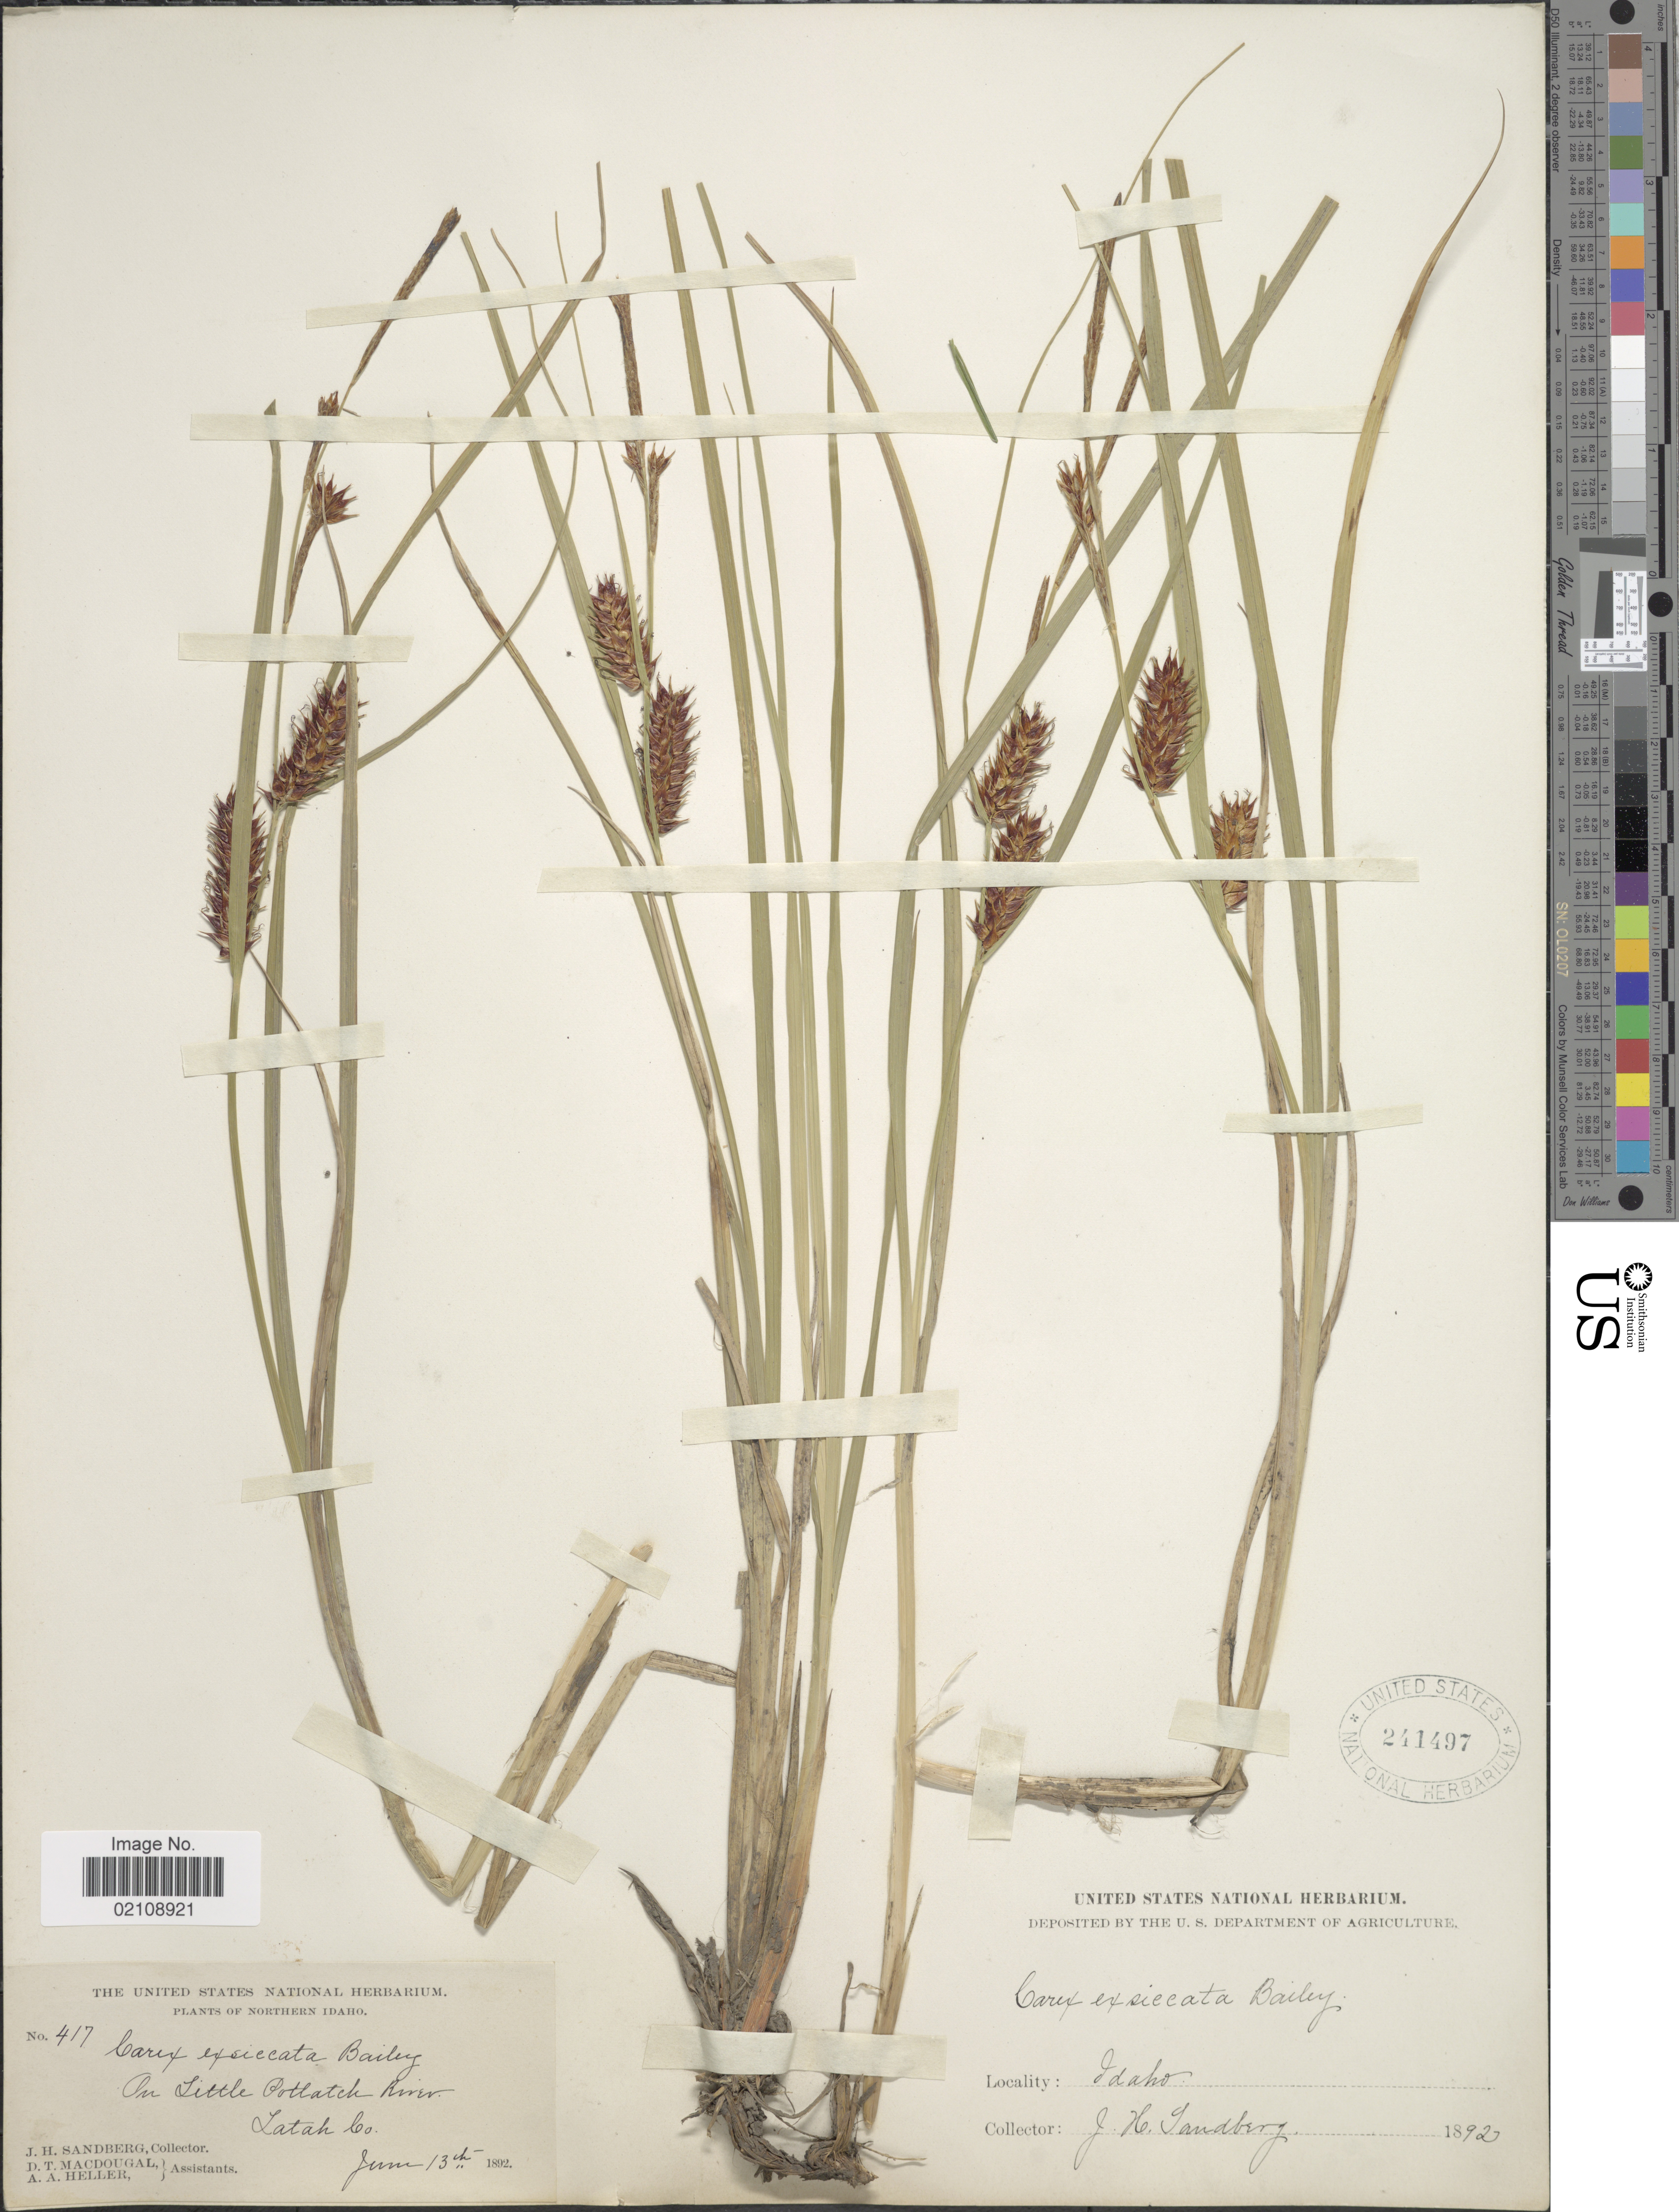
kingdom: Plantae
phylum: Tracheophyta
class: Liliopsida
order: Poales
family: Cyperaceae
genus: Carex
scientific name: Carex exsiccata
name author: L.H. Bailey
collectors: J. H. Sandberg, D. T. MacDougal & A. A. Heller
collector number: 417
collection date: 1892-06-13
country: United States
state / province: Idaho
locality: Northern Idaho, on Little Potlatch River, Latah Co.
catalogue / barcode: US 21497